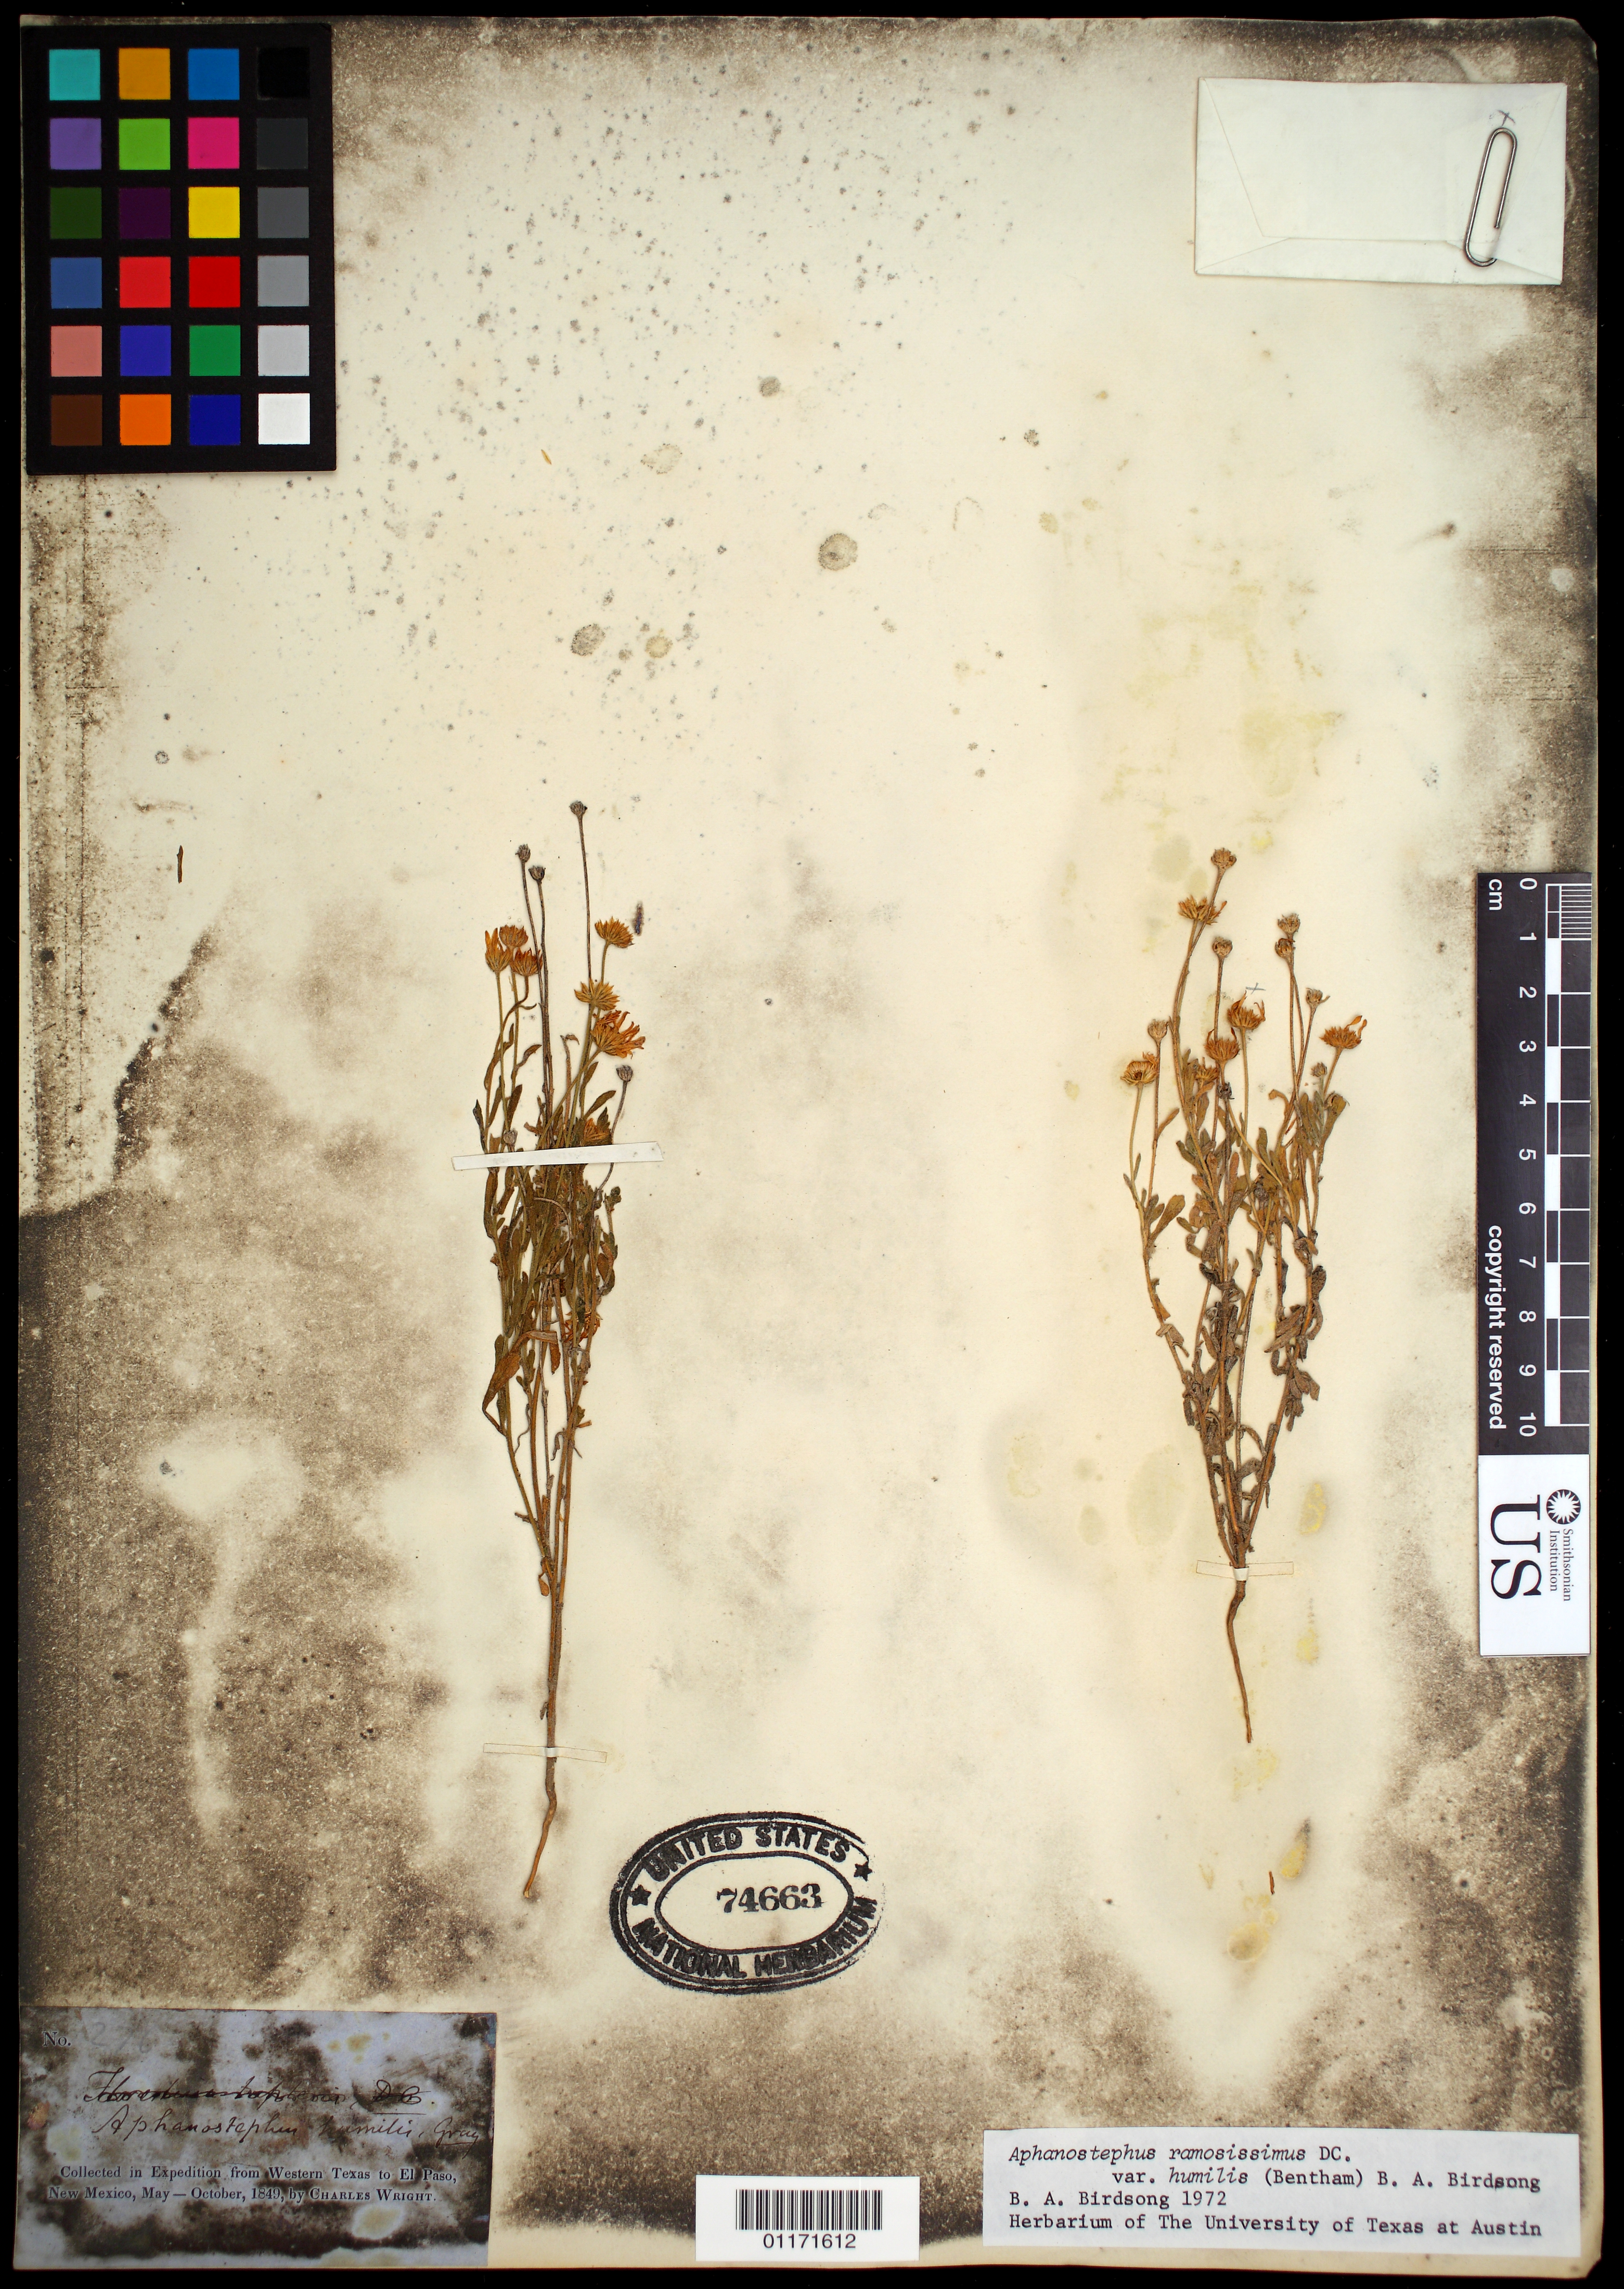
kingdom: Plantae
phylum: Tracheophyta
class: Magnoliopsida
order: Asterales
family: Asteraceae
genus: Aphanostephus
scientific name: Aphanostephus ramosissimus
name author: DC.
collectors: C. Wright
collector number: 276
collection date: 1849-05/1849-10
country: United States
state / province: New Mexico / Texas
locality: from Western Texas to El Paso, New Mexico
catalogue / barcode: US 74663